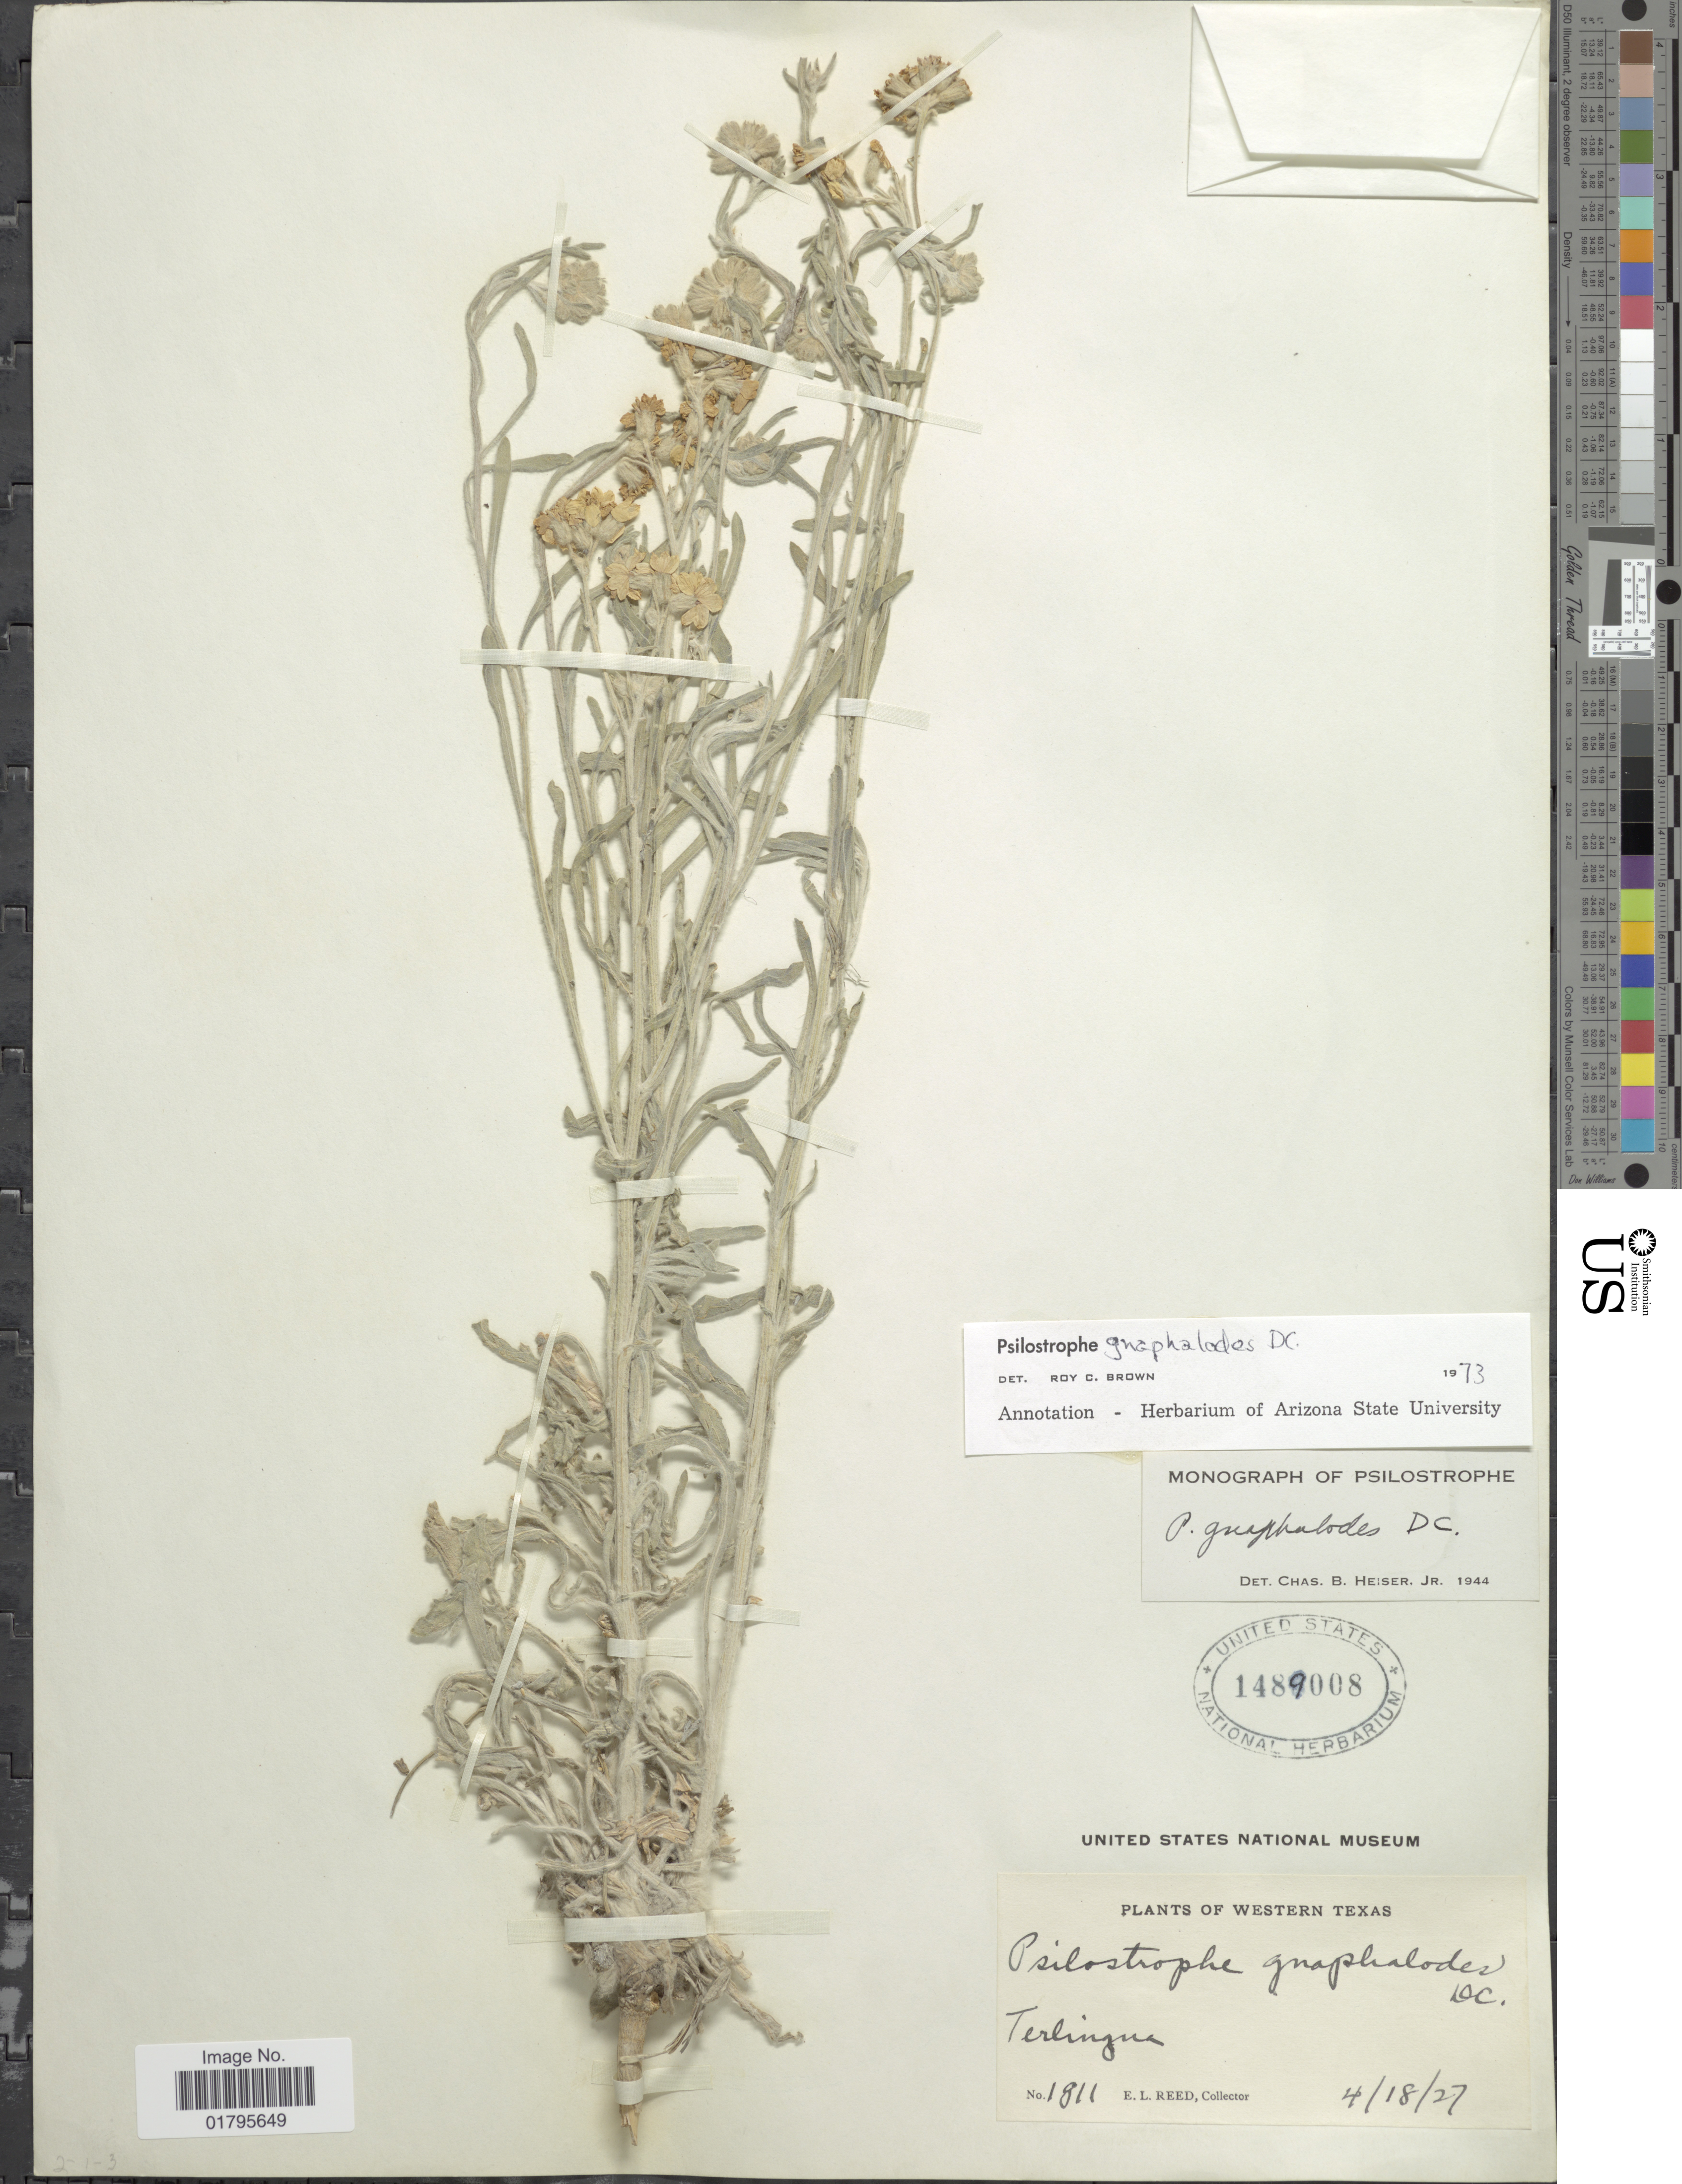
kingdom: Plantae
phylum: Tracheophyta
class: Magnoliopsida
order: Asterales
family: Asteraceae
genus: Psilostrophe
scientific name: Psilostrophe gnaphaloides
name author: DC.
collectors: E. Reed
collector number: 1911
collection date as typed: Transcribed d/m/y: 18/4/27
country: United States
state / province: Texas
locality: Western Texas, Terlingua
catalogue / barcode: US 1489008